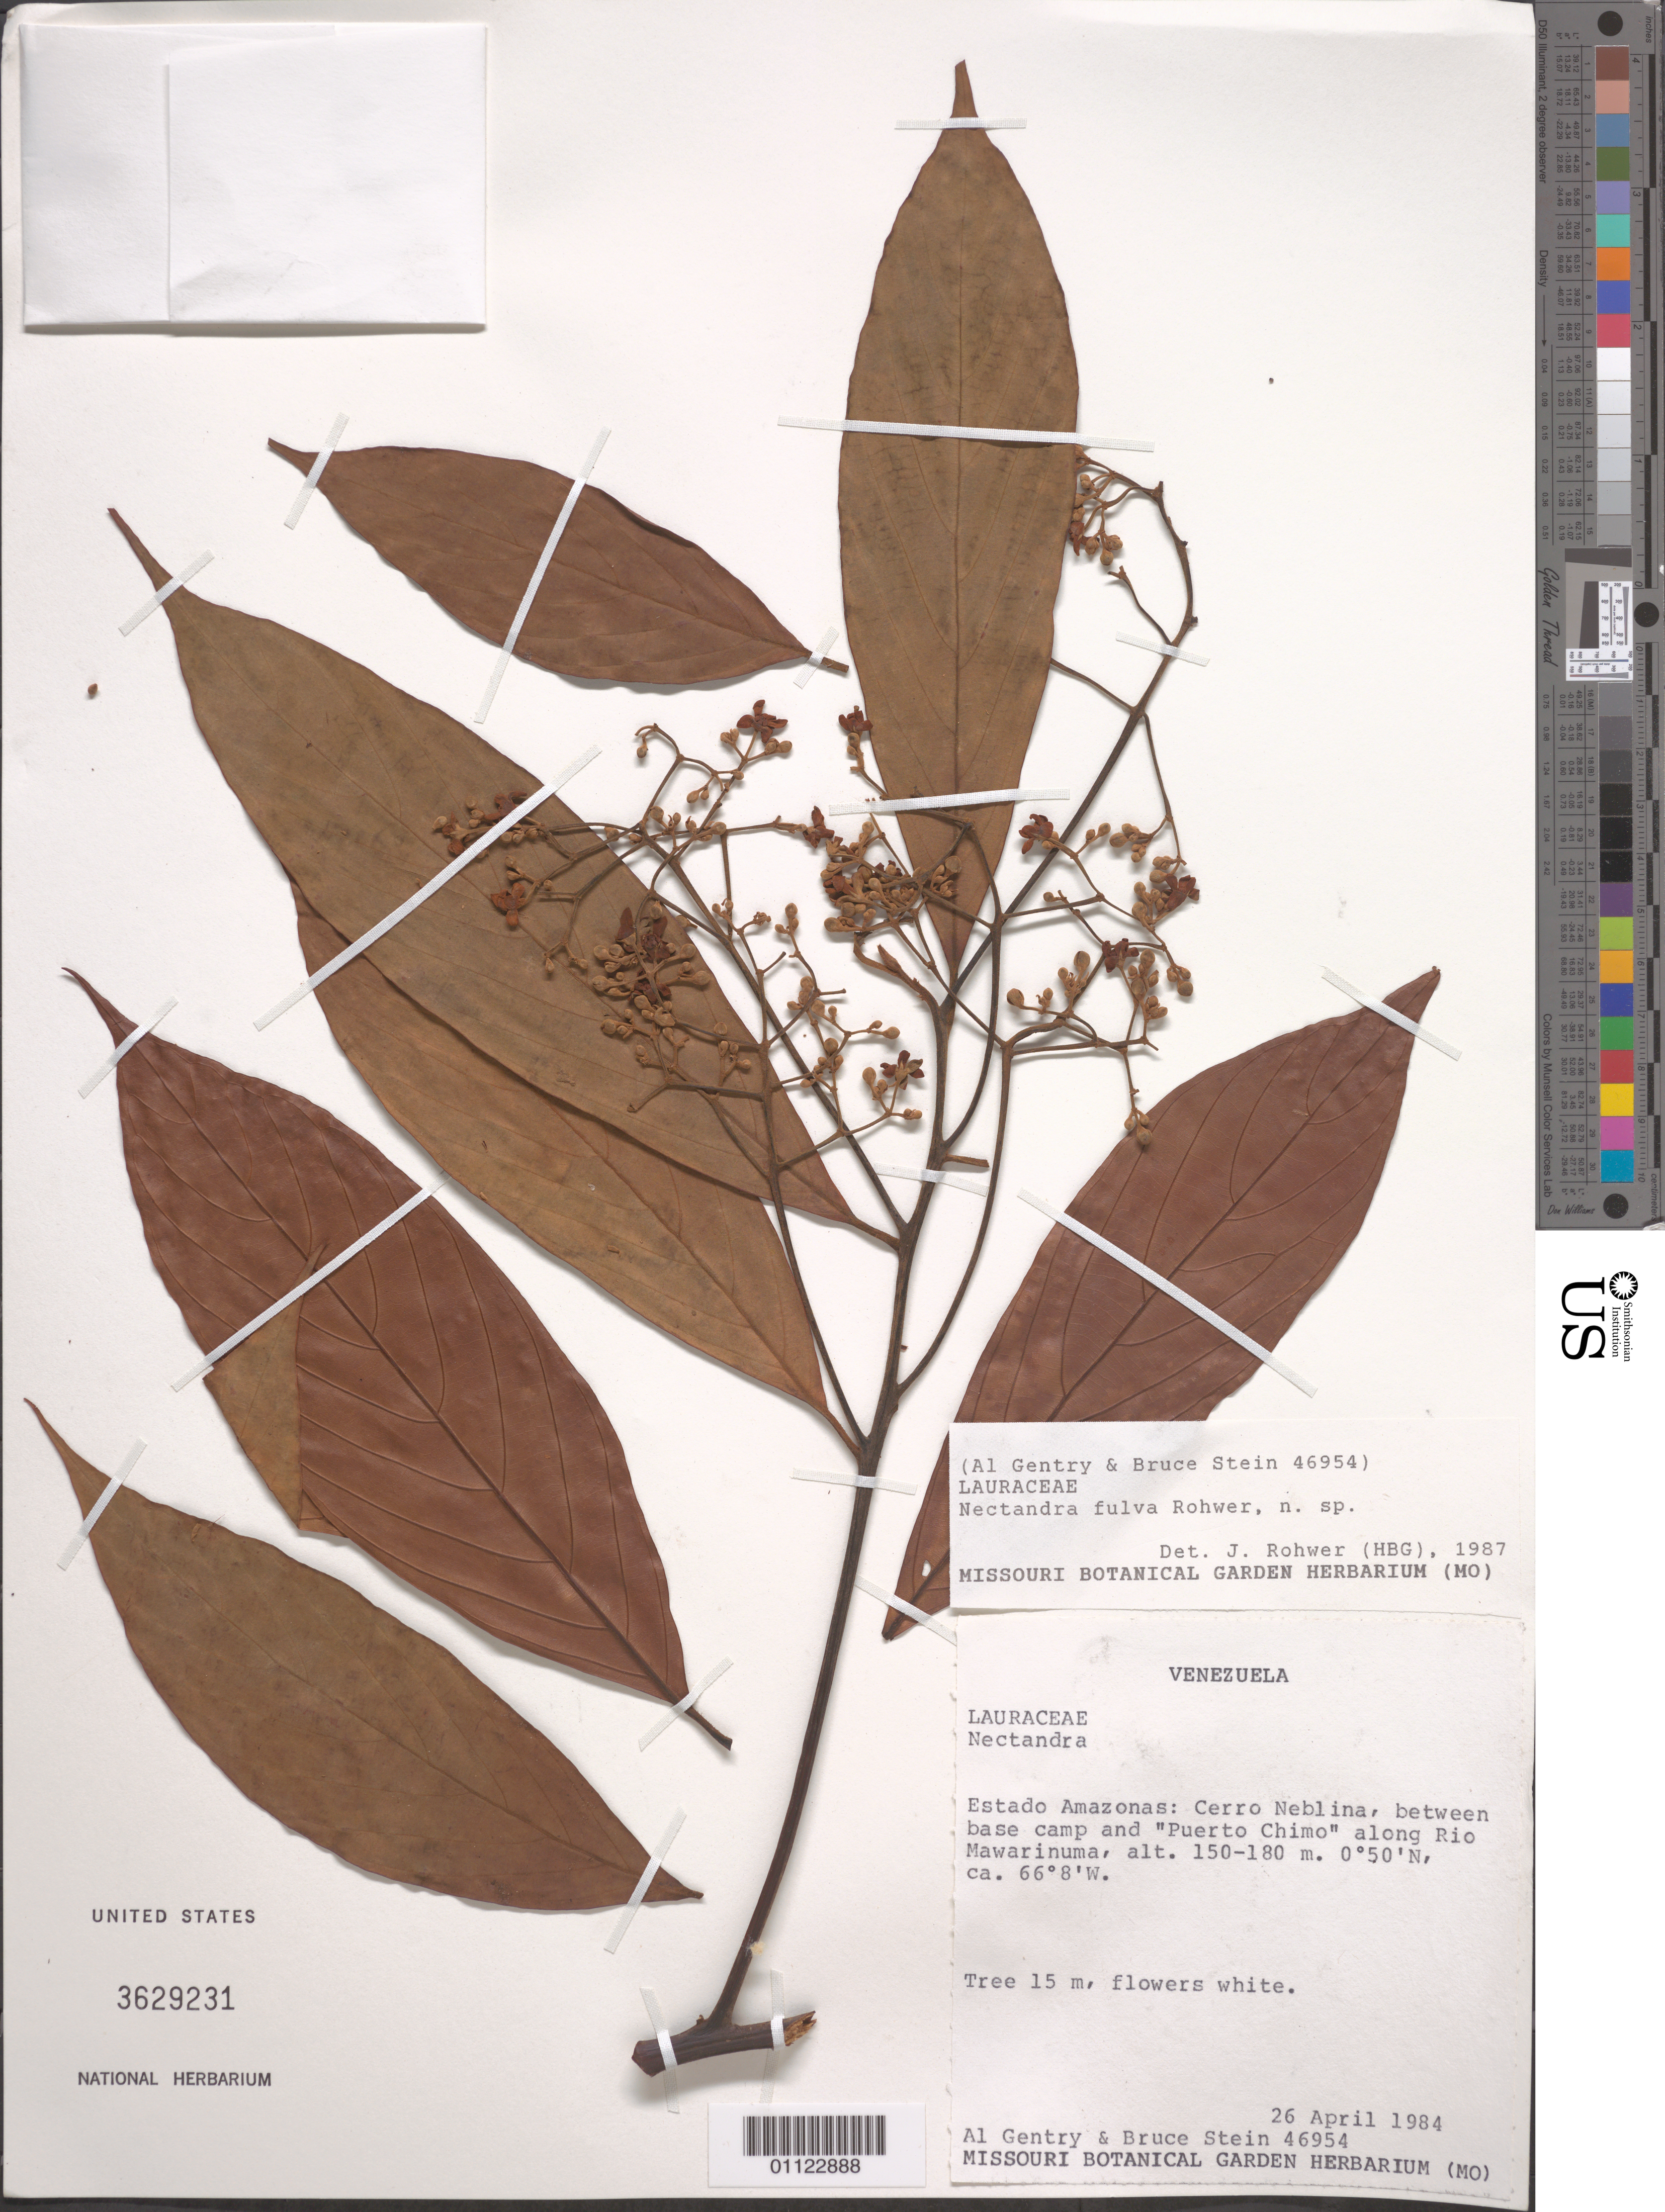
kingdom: Plantae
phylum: Tracheophyta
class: Magnoliopsida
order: Laurales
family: Lauraceae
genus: Nectandra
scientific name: Nectandra fulva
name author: Rohwer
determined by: Rohwer, J. G.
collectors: A. H. Gentry & B. Stein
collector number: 46954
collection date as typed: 26-Apr-84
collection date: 1984-04-26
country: Venezuela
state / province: Amazonas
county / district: Río Negro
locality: Cerro de La Neblina, Río Mawarinuma, between base camp and "Puerto Chimo"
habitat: Along river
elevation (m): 150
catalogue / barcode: US 3629231